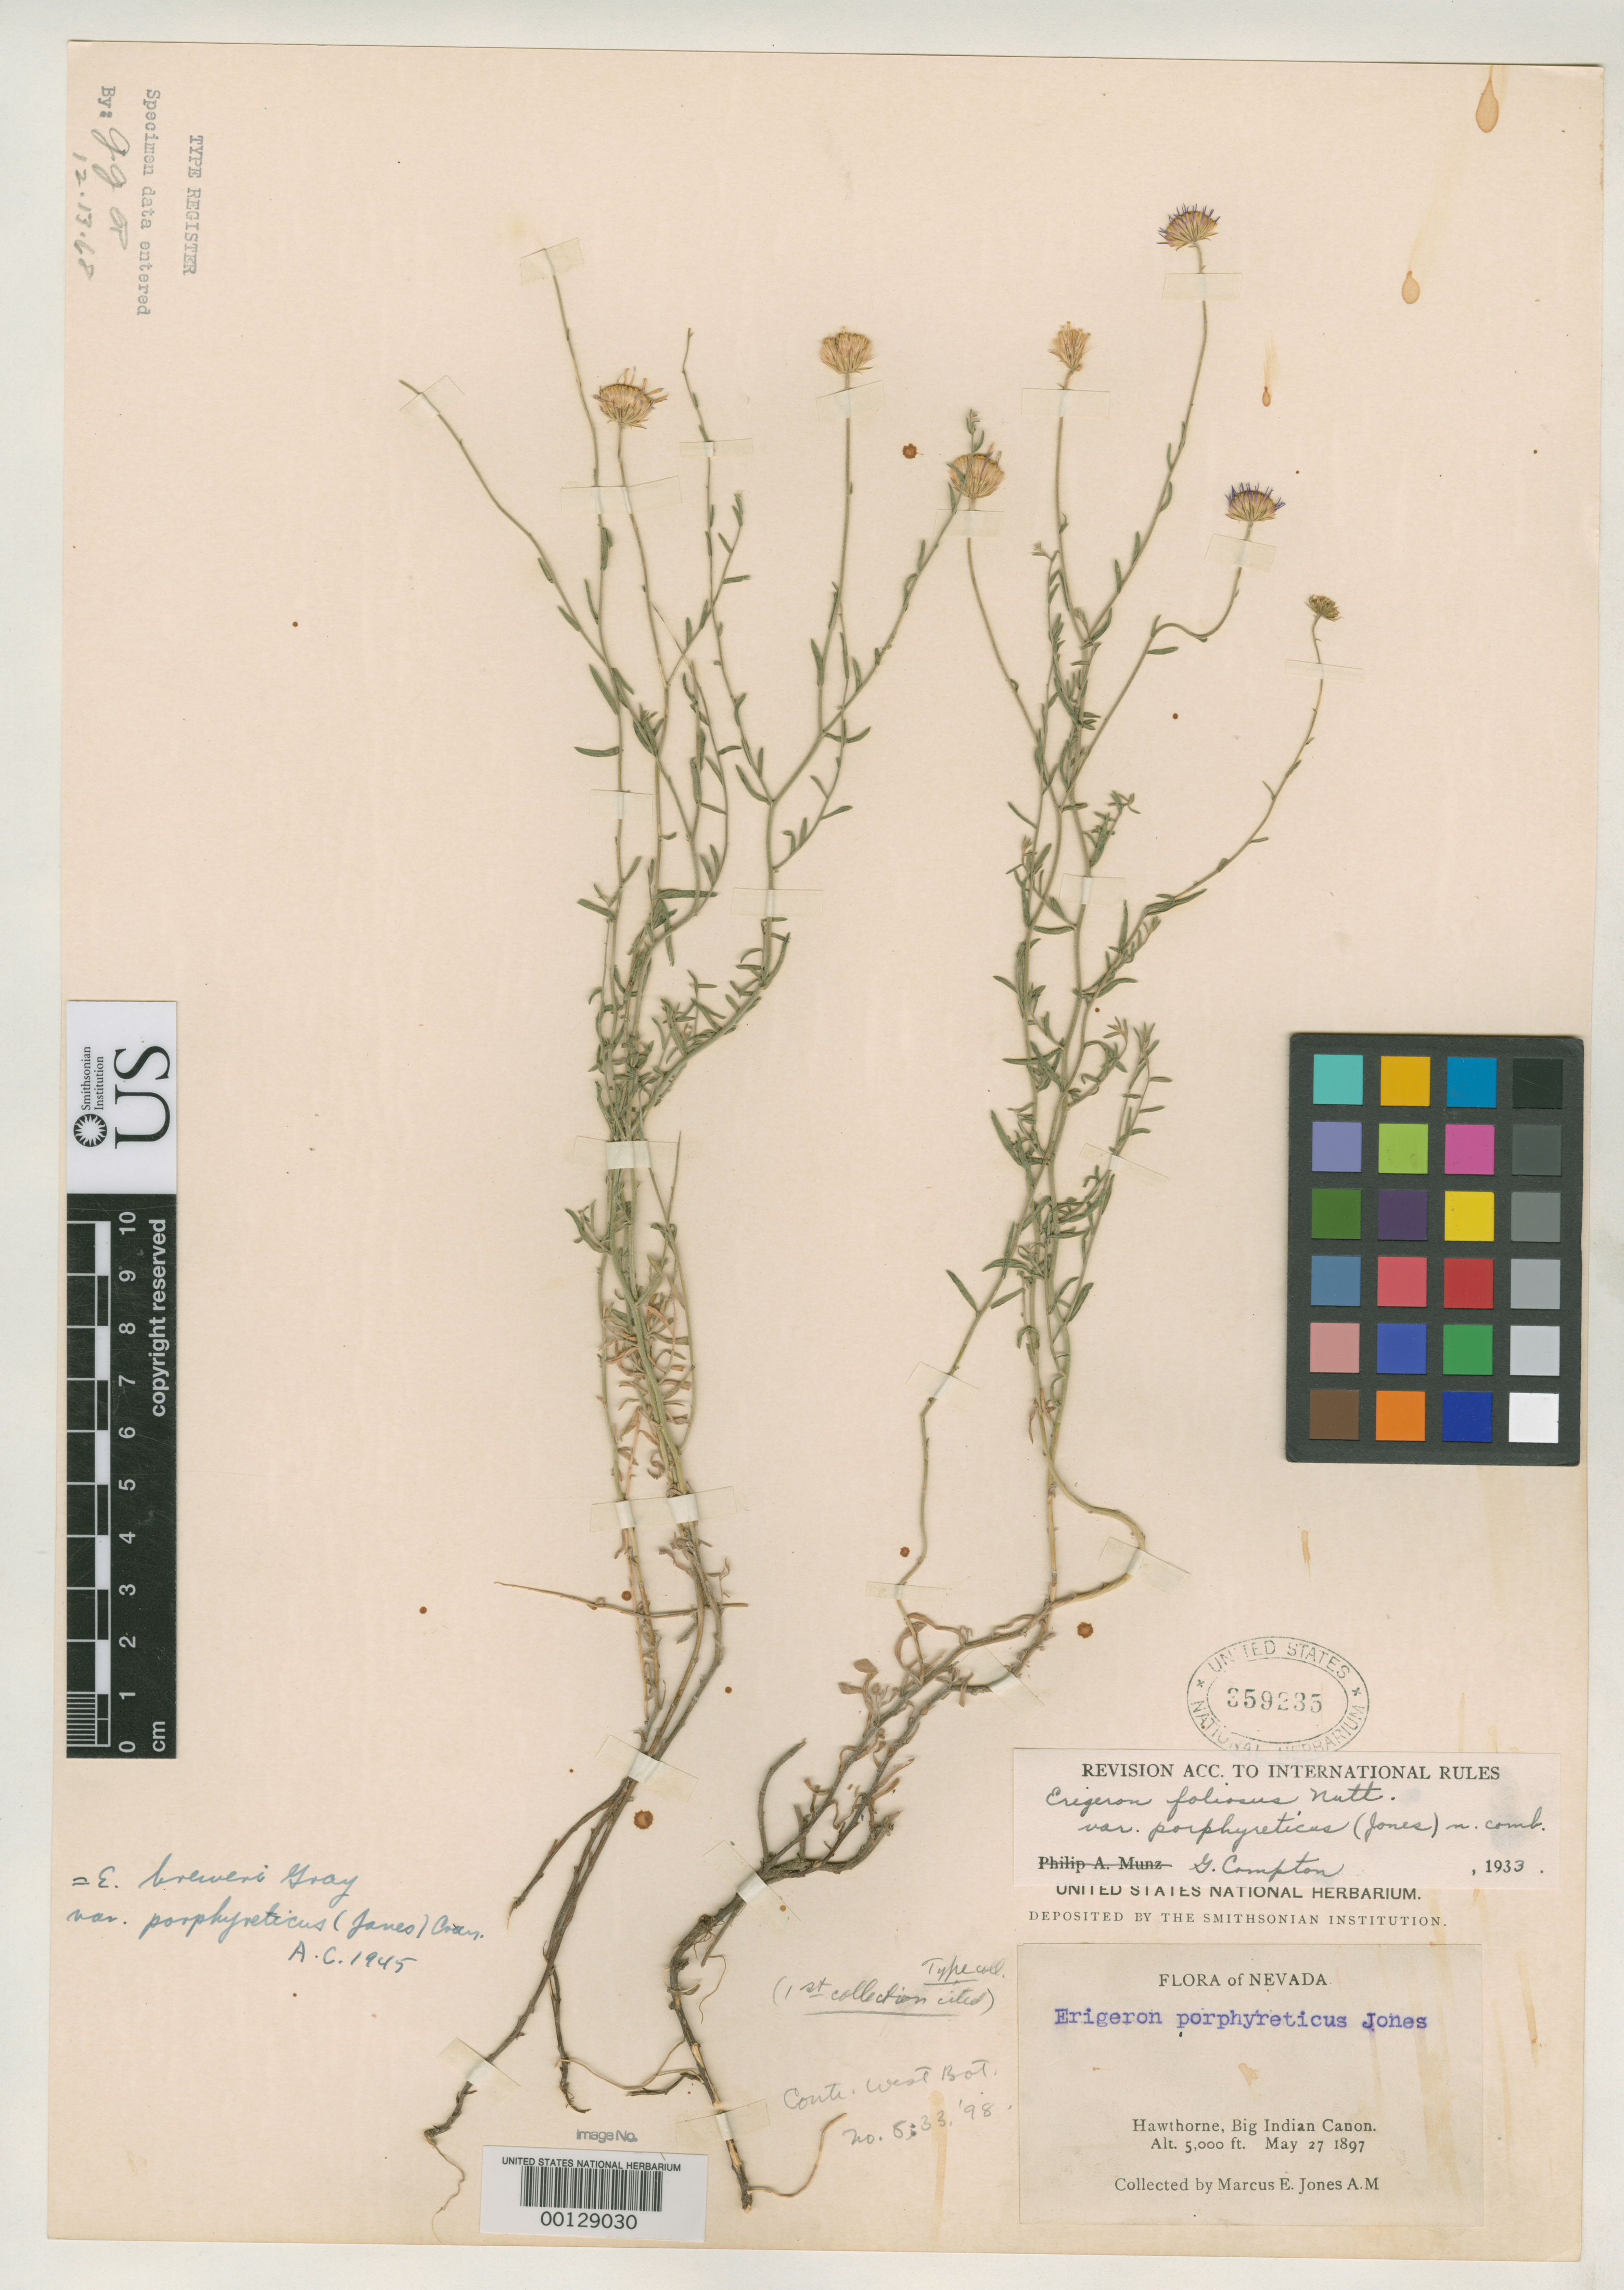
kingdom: Plantae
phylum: Tracheophyta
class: Magnoliopsida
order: Asterales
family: Asteraceae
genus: Erigeron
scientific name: Erigeron porphyreticus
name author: M.E. Jones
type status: Isotype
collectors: M. E. Jones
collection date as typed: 27 May 1897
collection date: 1897-05-27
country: United States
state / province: Nevada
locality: Hawthorne.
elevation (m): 1524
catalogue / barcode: US 359235